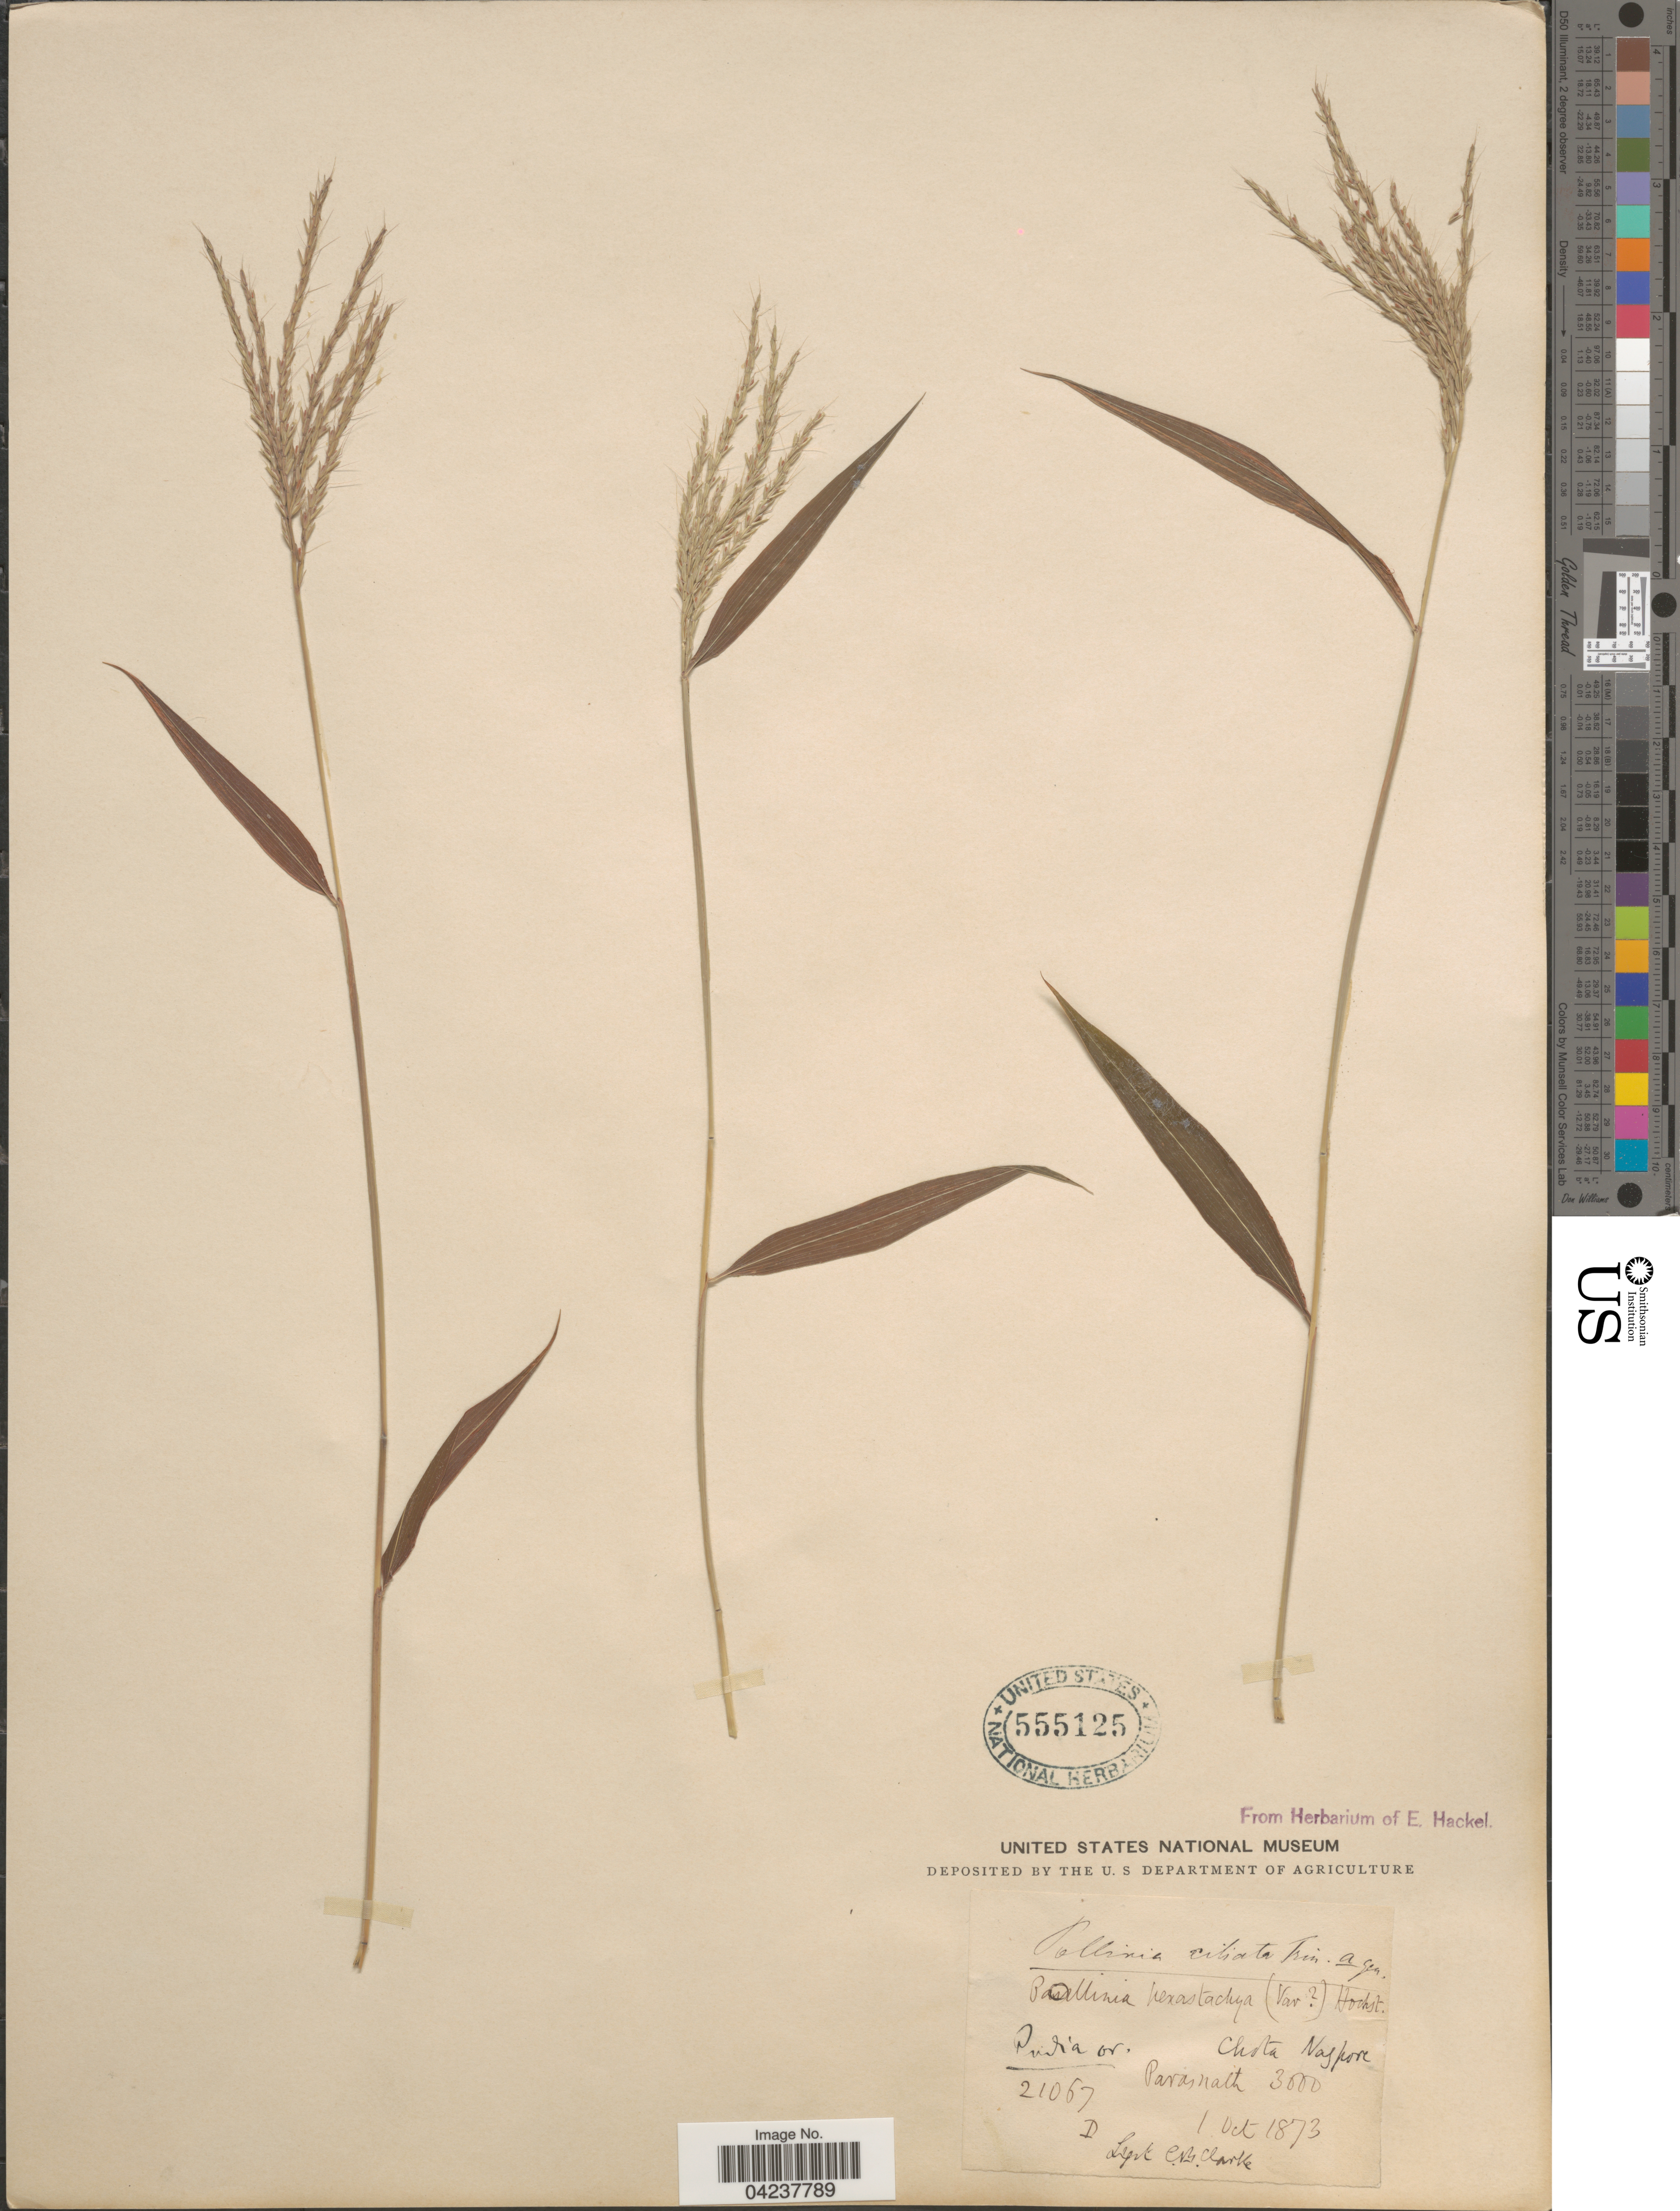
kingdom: Plantae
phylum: Tracheophyta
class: Liliopsida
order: Poales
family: Poaceae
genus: Microstegium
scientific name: Microstegium ciliatum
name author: (Trin.) A. Camus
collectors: C. B. Clarke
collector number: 21067D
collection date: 1873-10-01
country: India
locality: India or. Chota Nagpore. Parasnath.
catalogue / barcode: US 555125